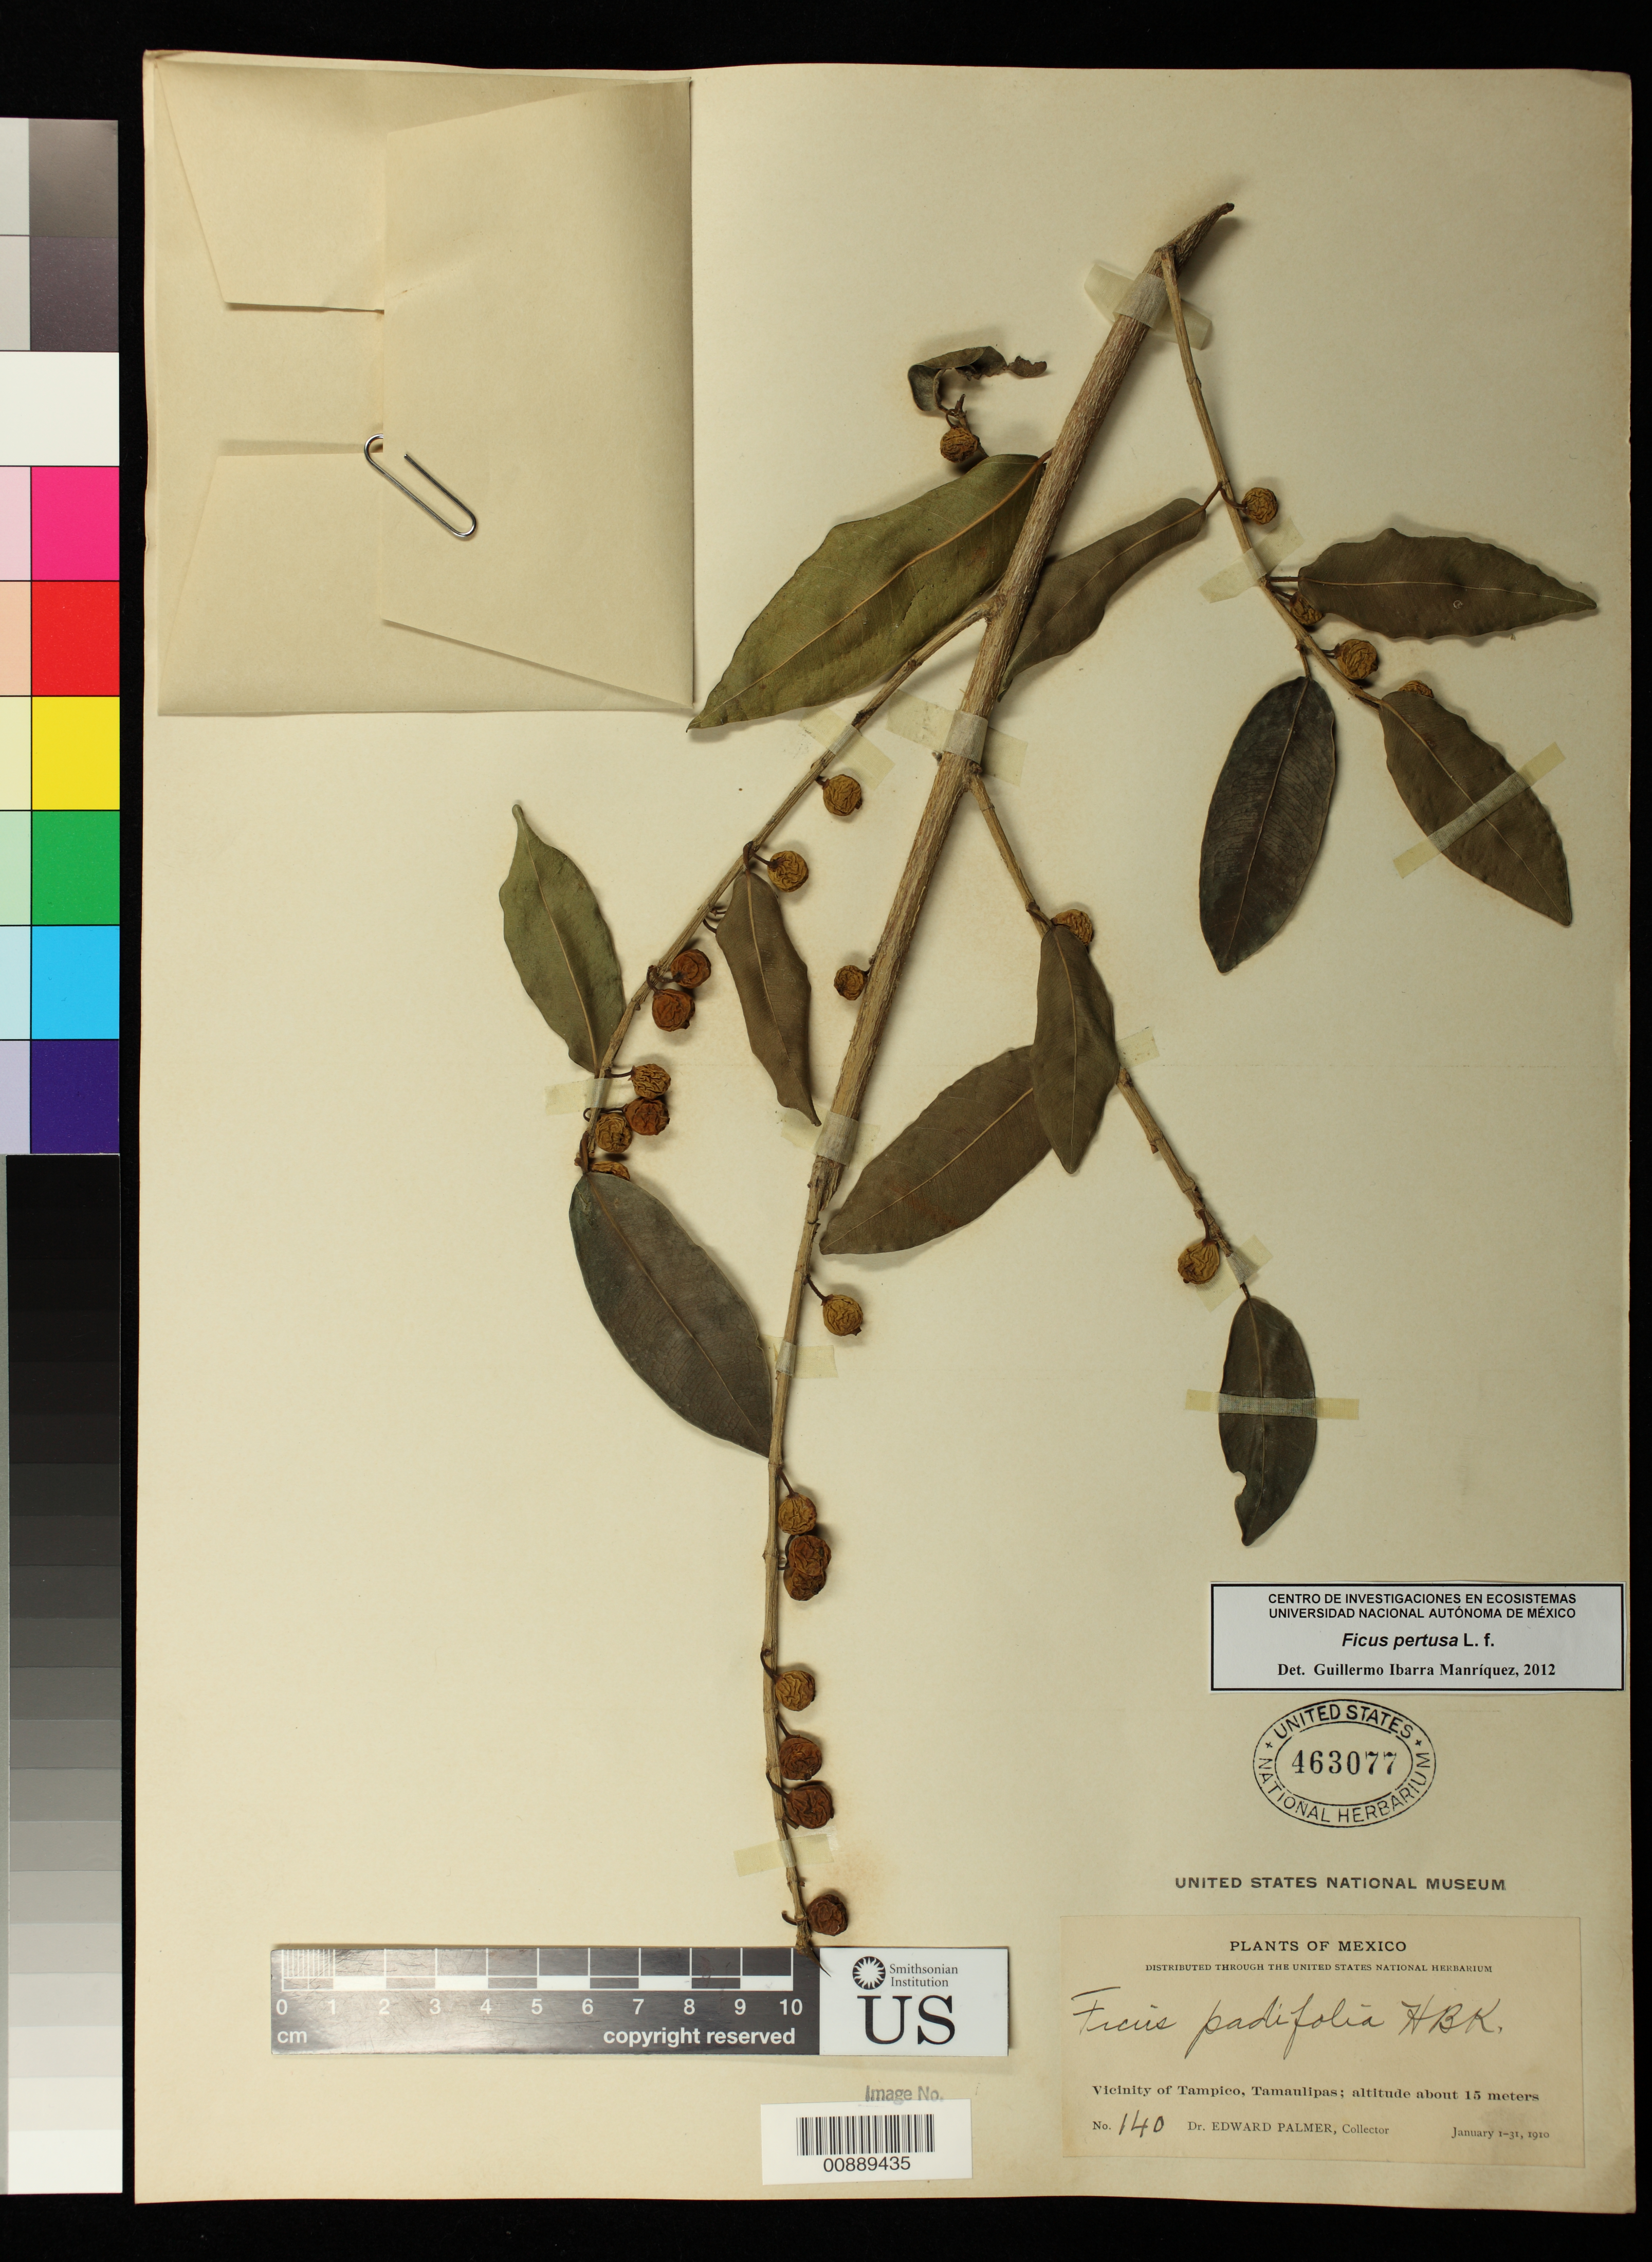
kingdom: Plantae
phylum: Tracheophyta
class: Magnoliopsida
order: Rosales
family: Moraceae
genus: Ficus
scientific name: Ficus pertusa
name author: L. f.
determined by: Manriquez, G. I.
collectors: E. Palmer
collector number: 140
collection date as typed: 01 Jan 1910 to 31 Jan 1910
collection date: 1910-01-01/1910-01-31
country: Mexico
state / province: Tamaulipas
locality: Vicinity of Tampico, Tamaulipas.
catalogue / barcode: US 463077